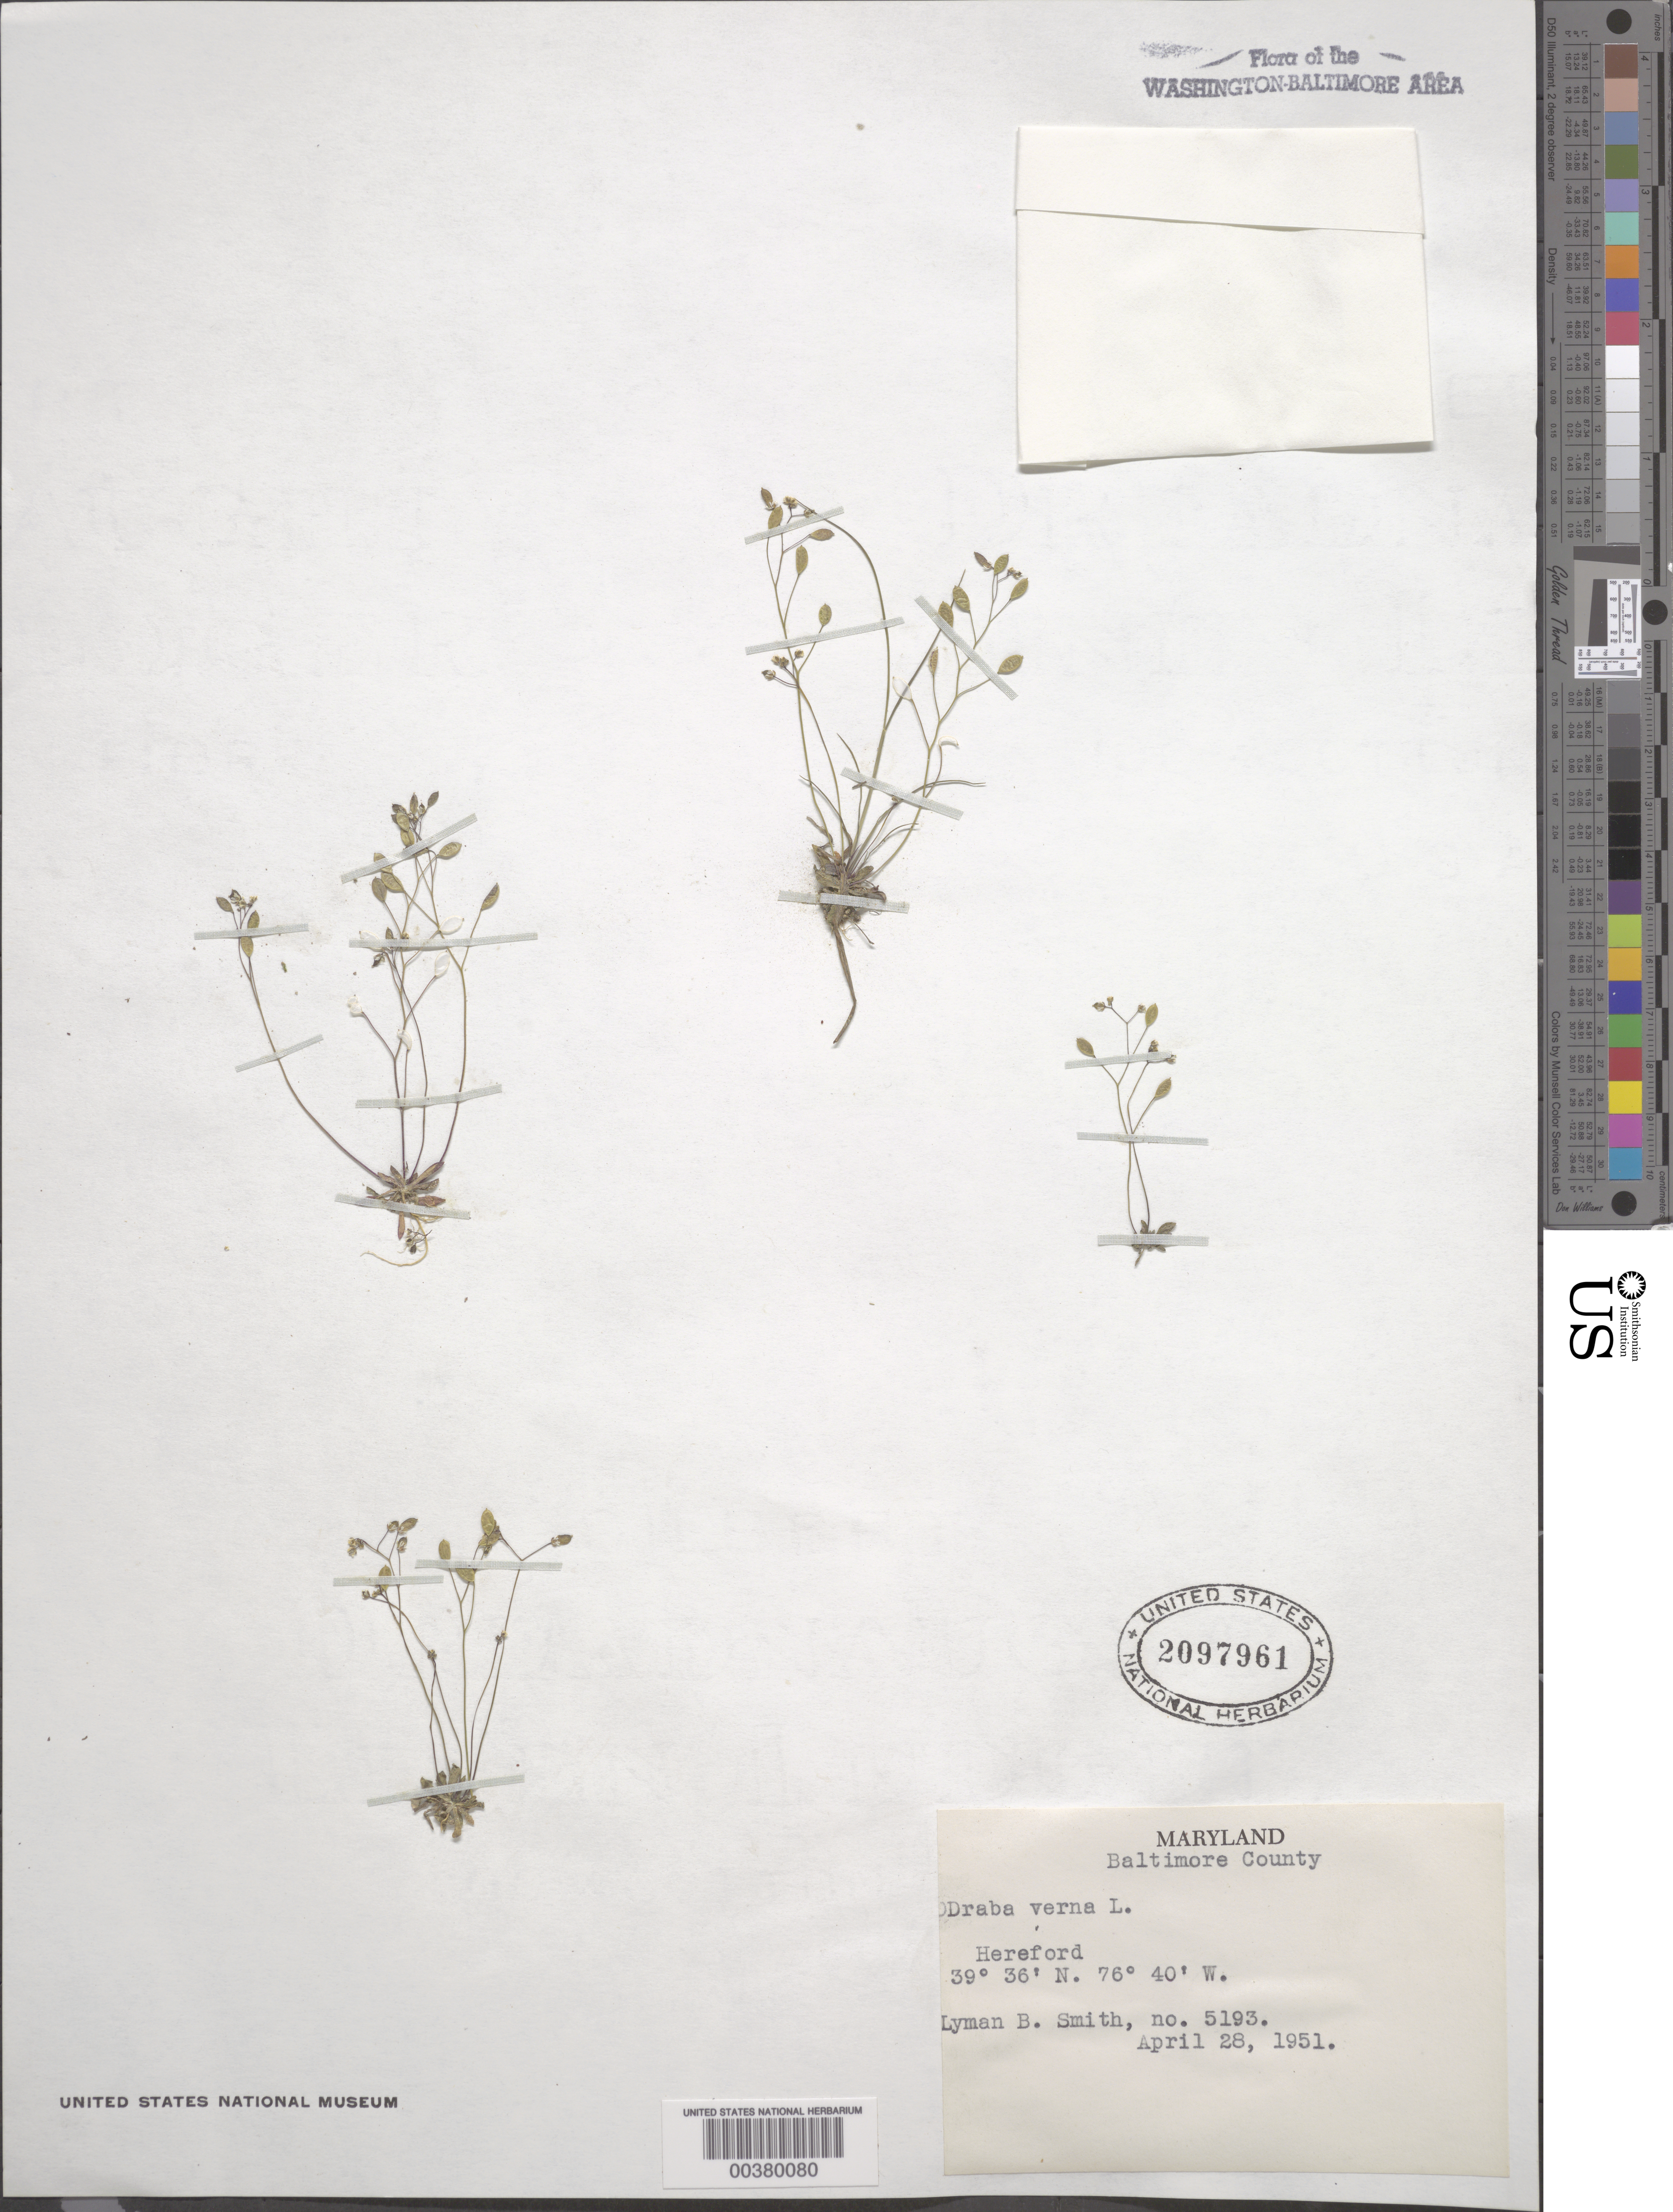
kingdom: Plantae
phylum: Tracheophyta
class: Magnoliopsida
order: Brassicales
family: Brassicaceae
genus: Draba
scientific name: Draba verna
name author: L.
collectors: L. Smith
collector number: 5193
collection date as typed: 28 Apr 1951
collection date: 1951-04-28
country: United States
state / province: Maryland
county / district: Baltimore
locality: Hereford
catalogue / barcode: US 2097961